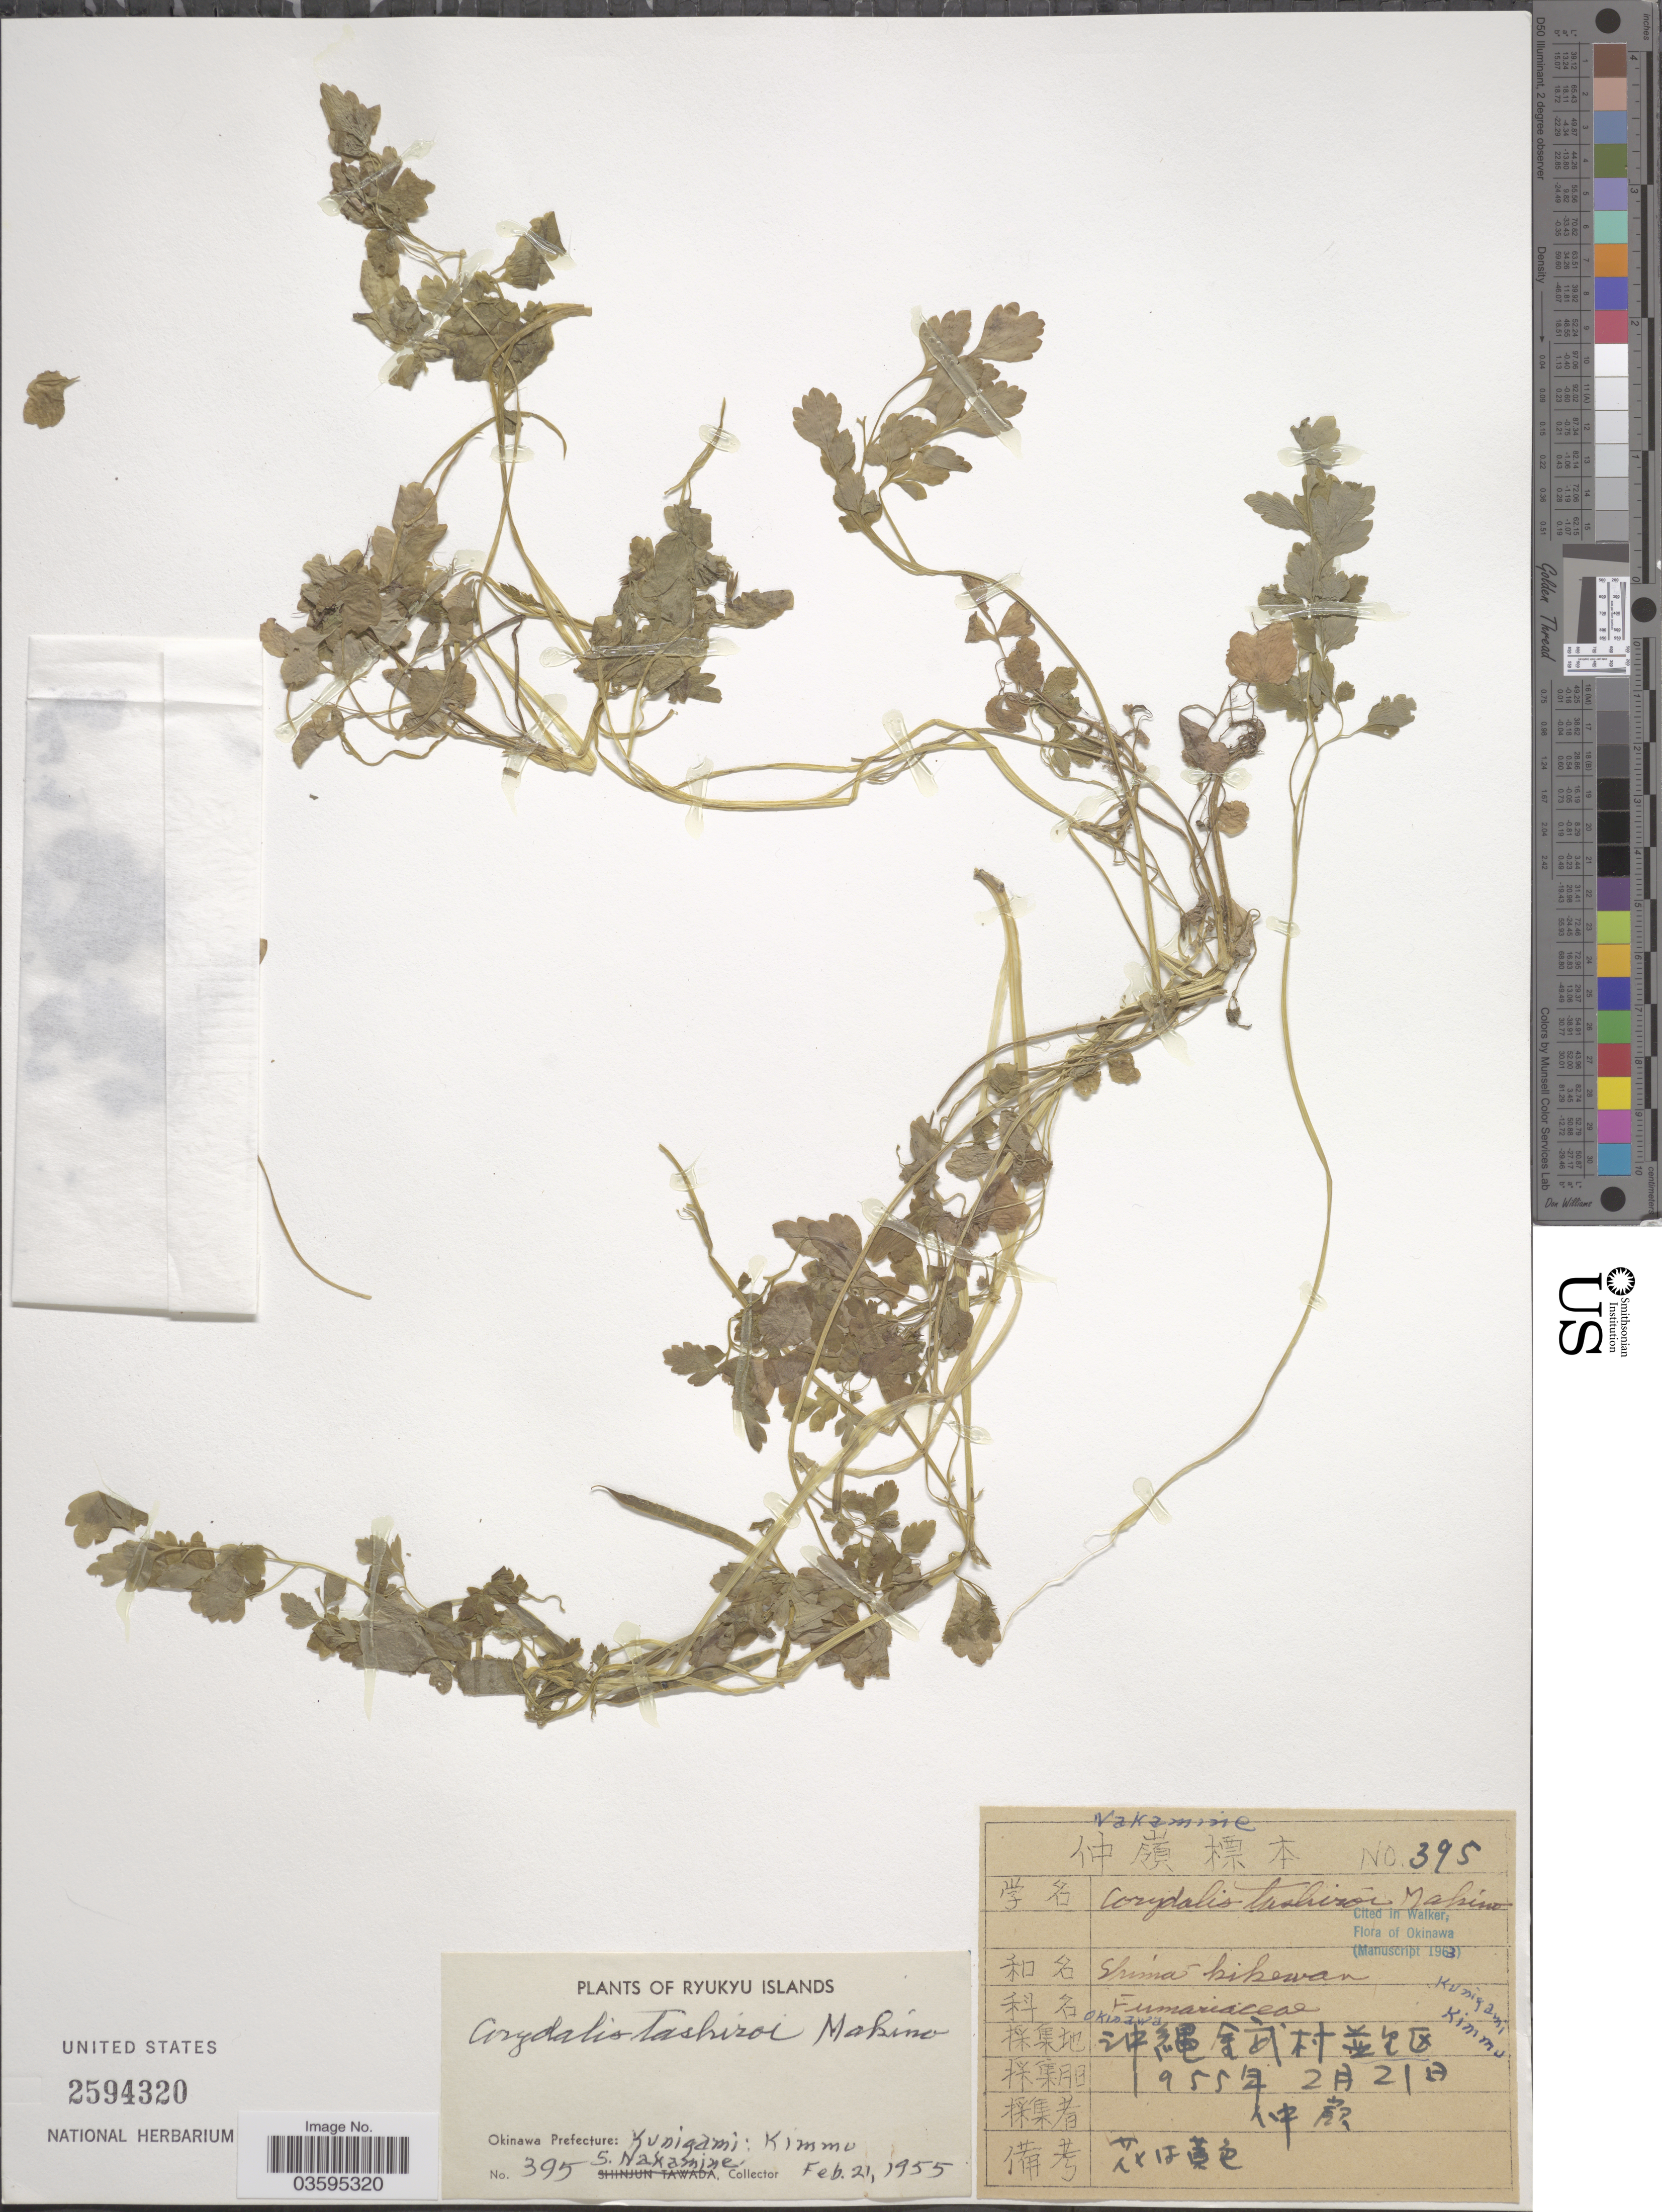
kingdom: Plantae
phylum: Tracheophyta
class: Magnoliopsida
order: Ranunculales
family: Papaveraceae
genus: Corydalis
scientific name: Corydalis tashiroi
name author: Makino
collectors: S. Nakamine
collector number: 395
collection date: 1955-02-21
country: Japan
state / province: Okinawa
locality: Ryukyu Islands. Okinawa Prefecture: Kunigami: Kummu.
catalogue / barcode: US 2594320